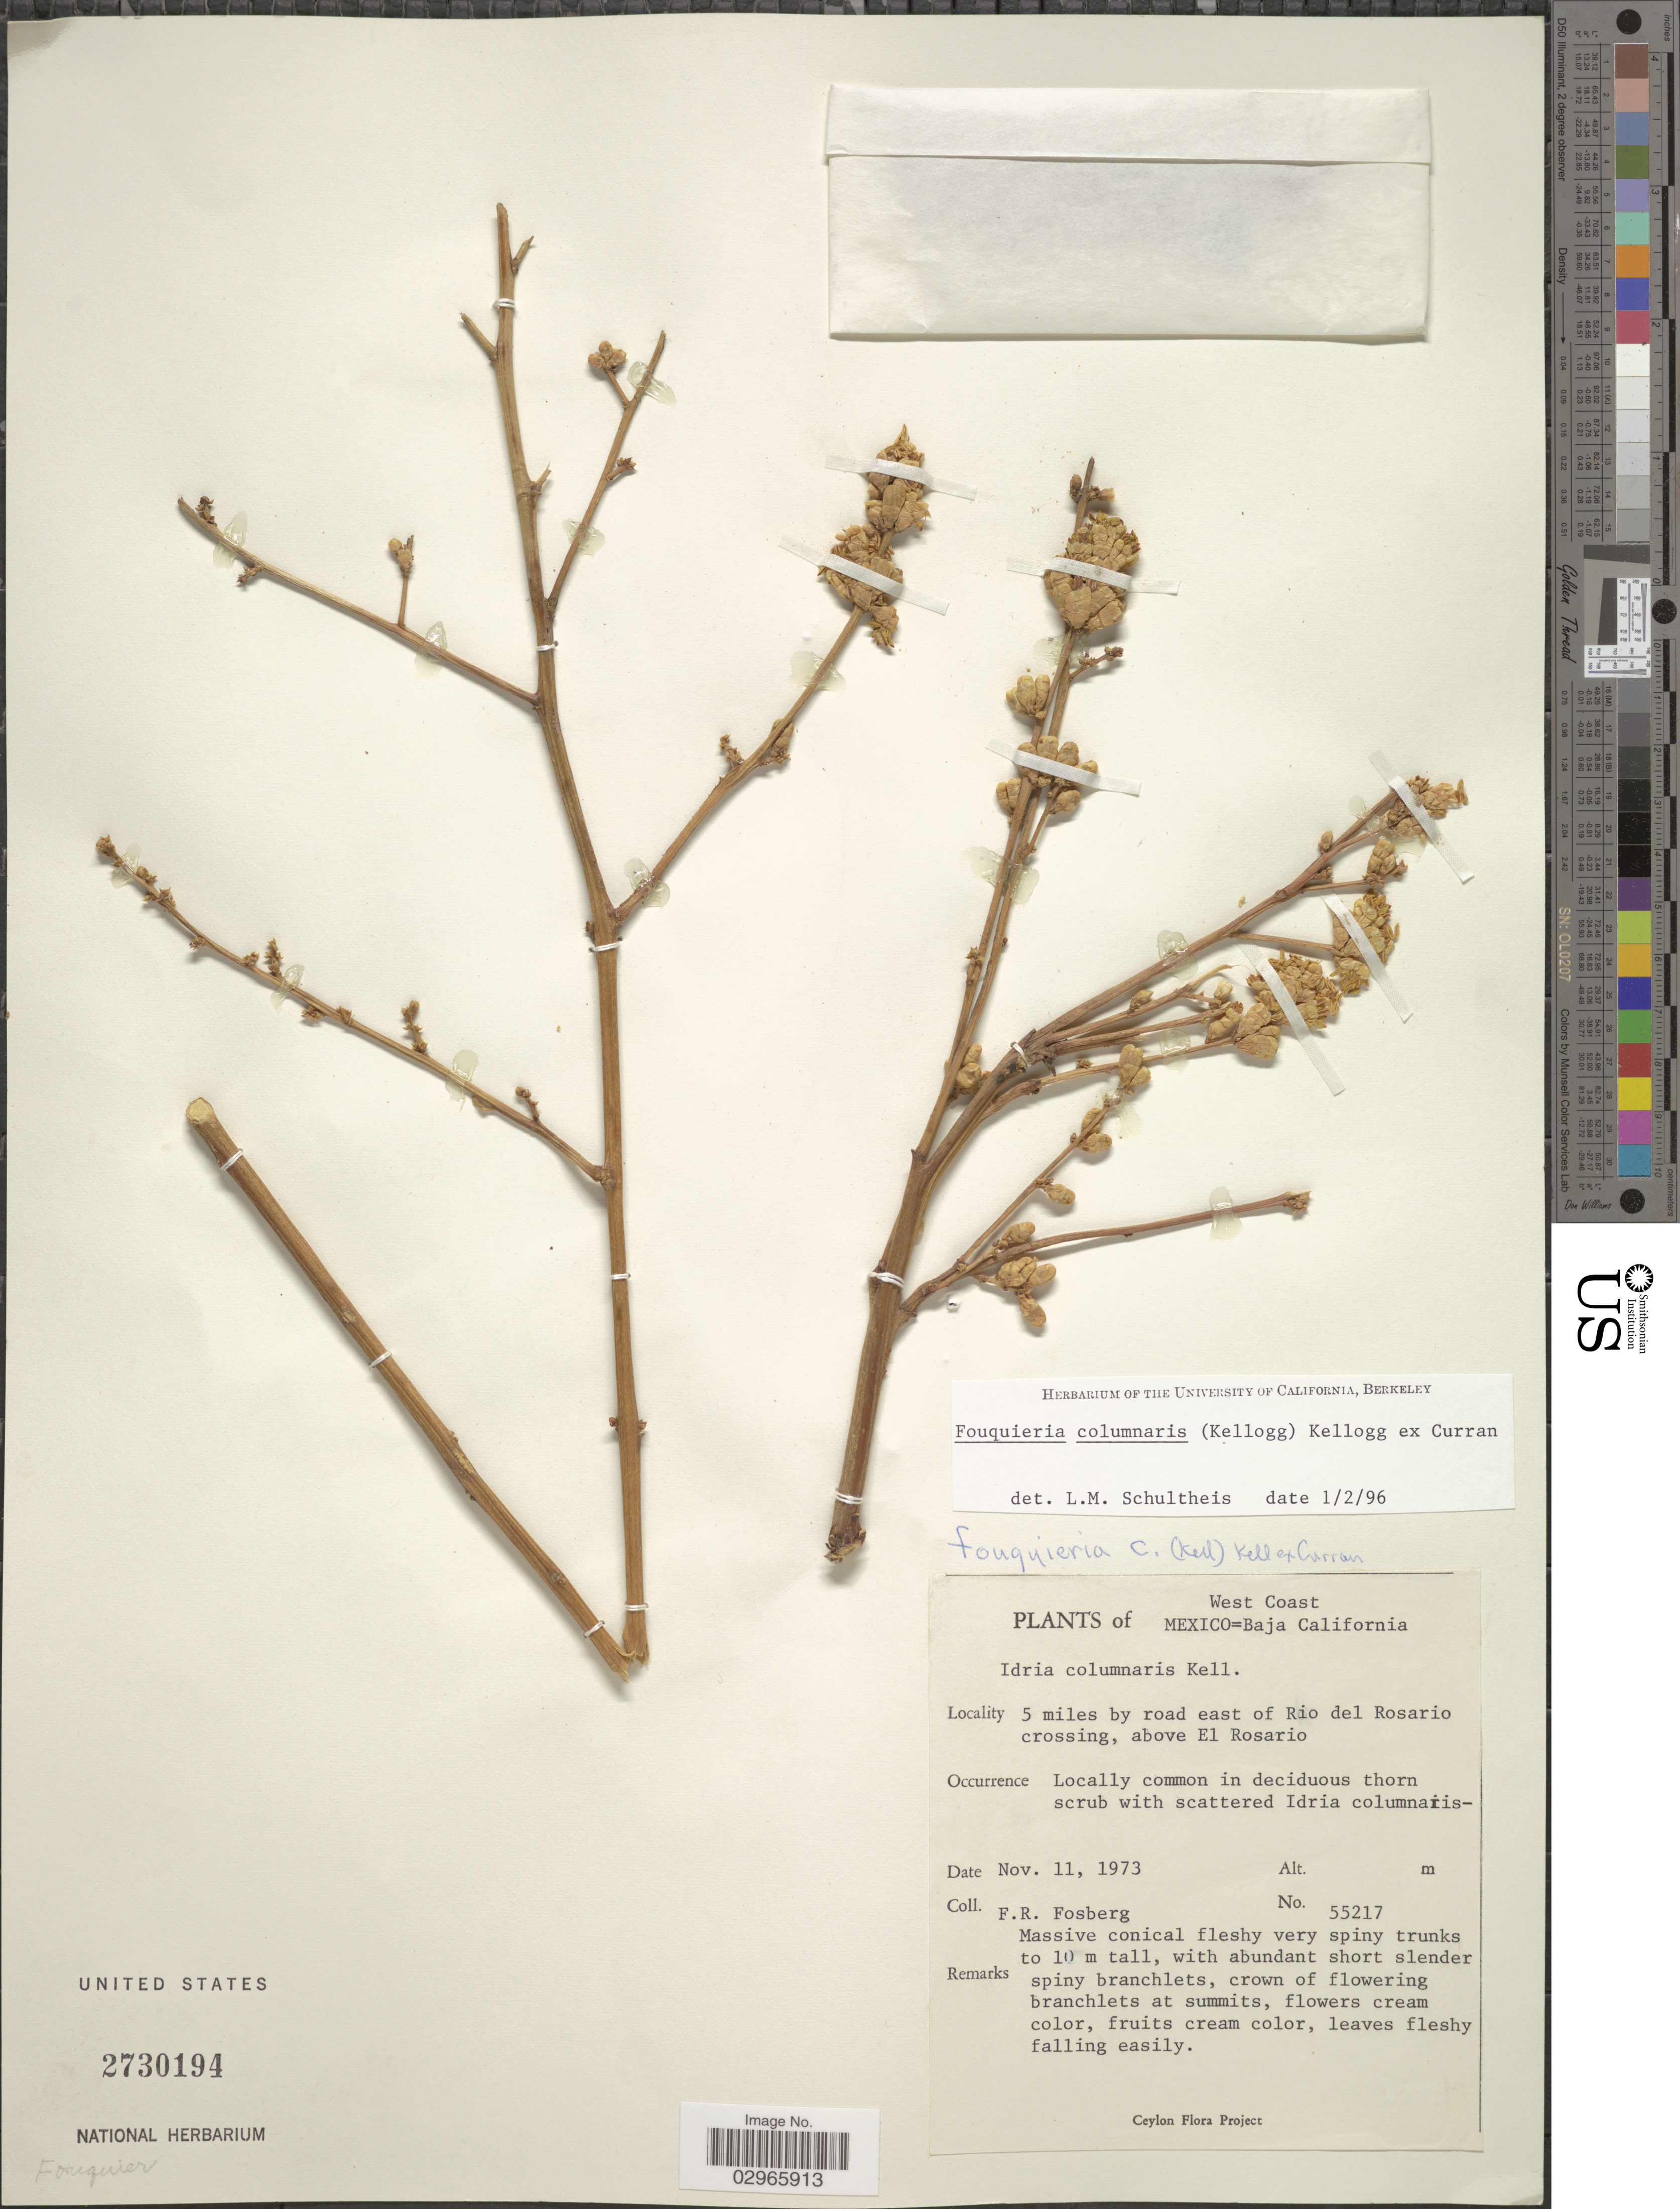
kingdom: Plantae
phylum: Tracheophyta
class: Magnoliopsida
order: Ericales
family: Fouquieriaceae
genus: Fouquieria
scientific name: Fouquieria columnaris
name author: Kellogg ex Curran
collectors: F. R. Fosberg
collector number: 55217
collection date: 1973-11-11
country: Mexico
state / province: Baja California Norte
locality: West Coast. Baja California. 5 miles by road east of Rio del Rosario crossing, above El Rosario.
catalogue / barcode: US 2730194